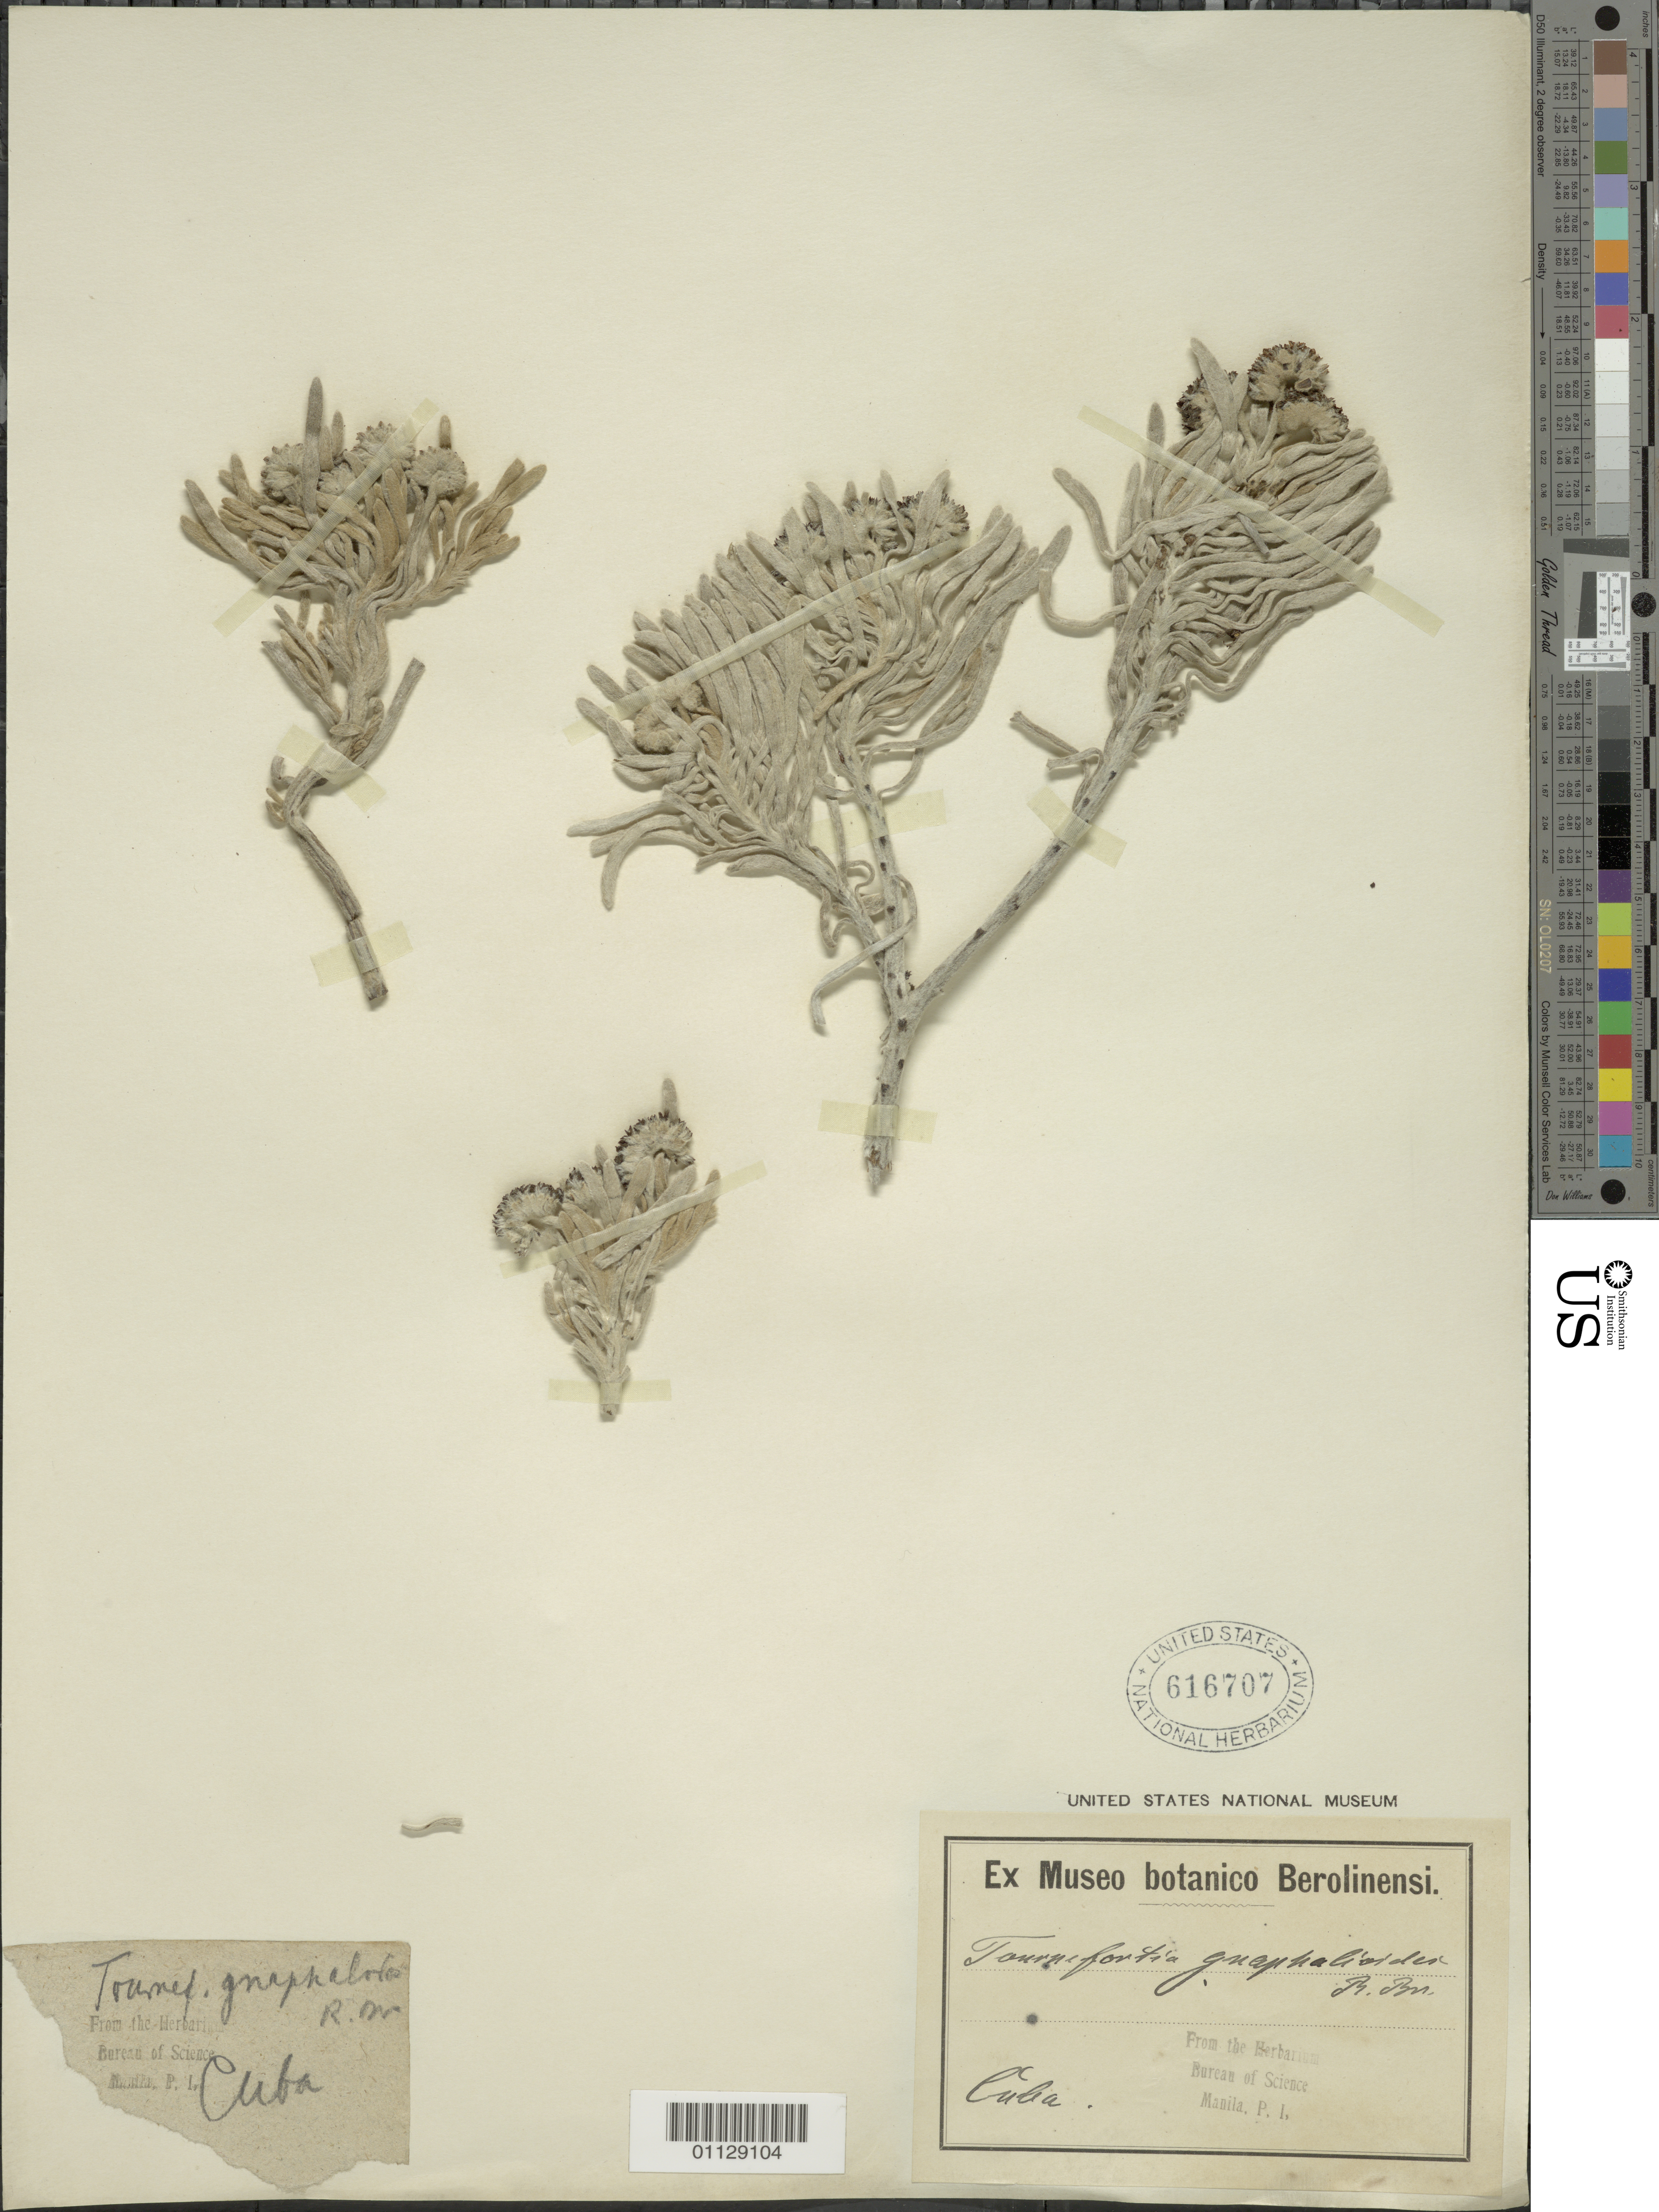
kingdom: Plantae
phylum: Tracheophyta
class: Magnoliopsida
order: Boraginales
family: Heliotropiaceae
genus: Tournefortia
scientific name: Tournefortia gnaphalodes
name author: (L.) R. Br.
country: Cuba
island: Cuba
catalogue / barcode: US 616707